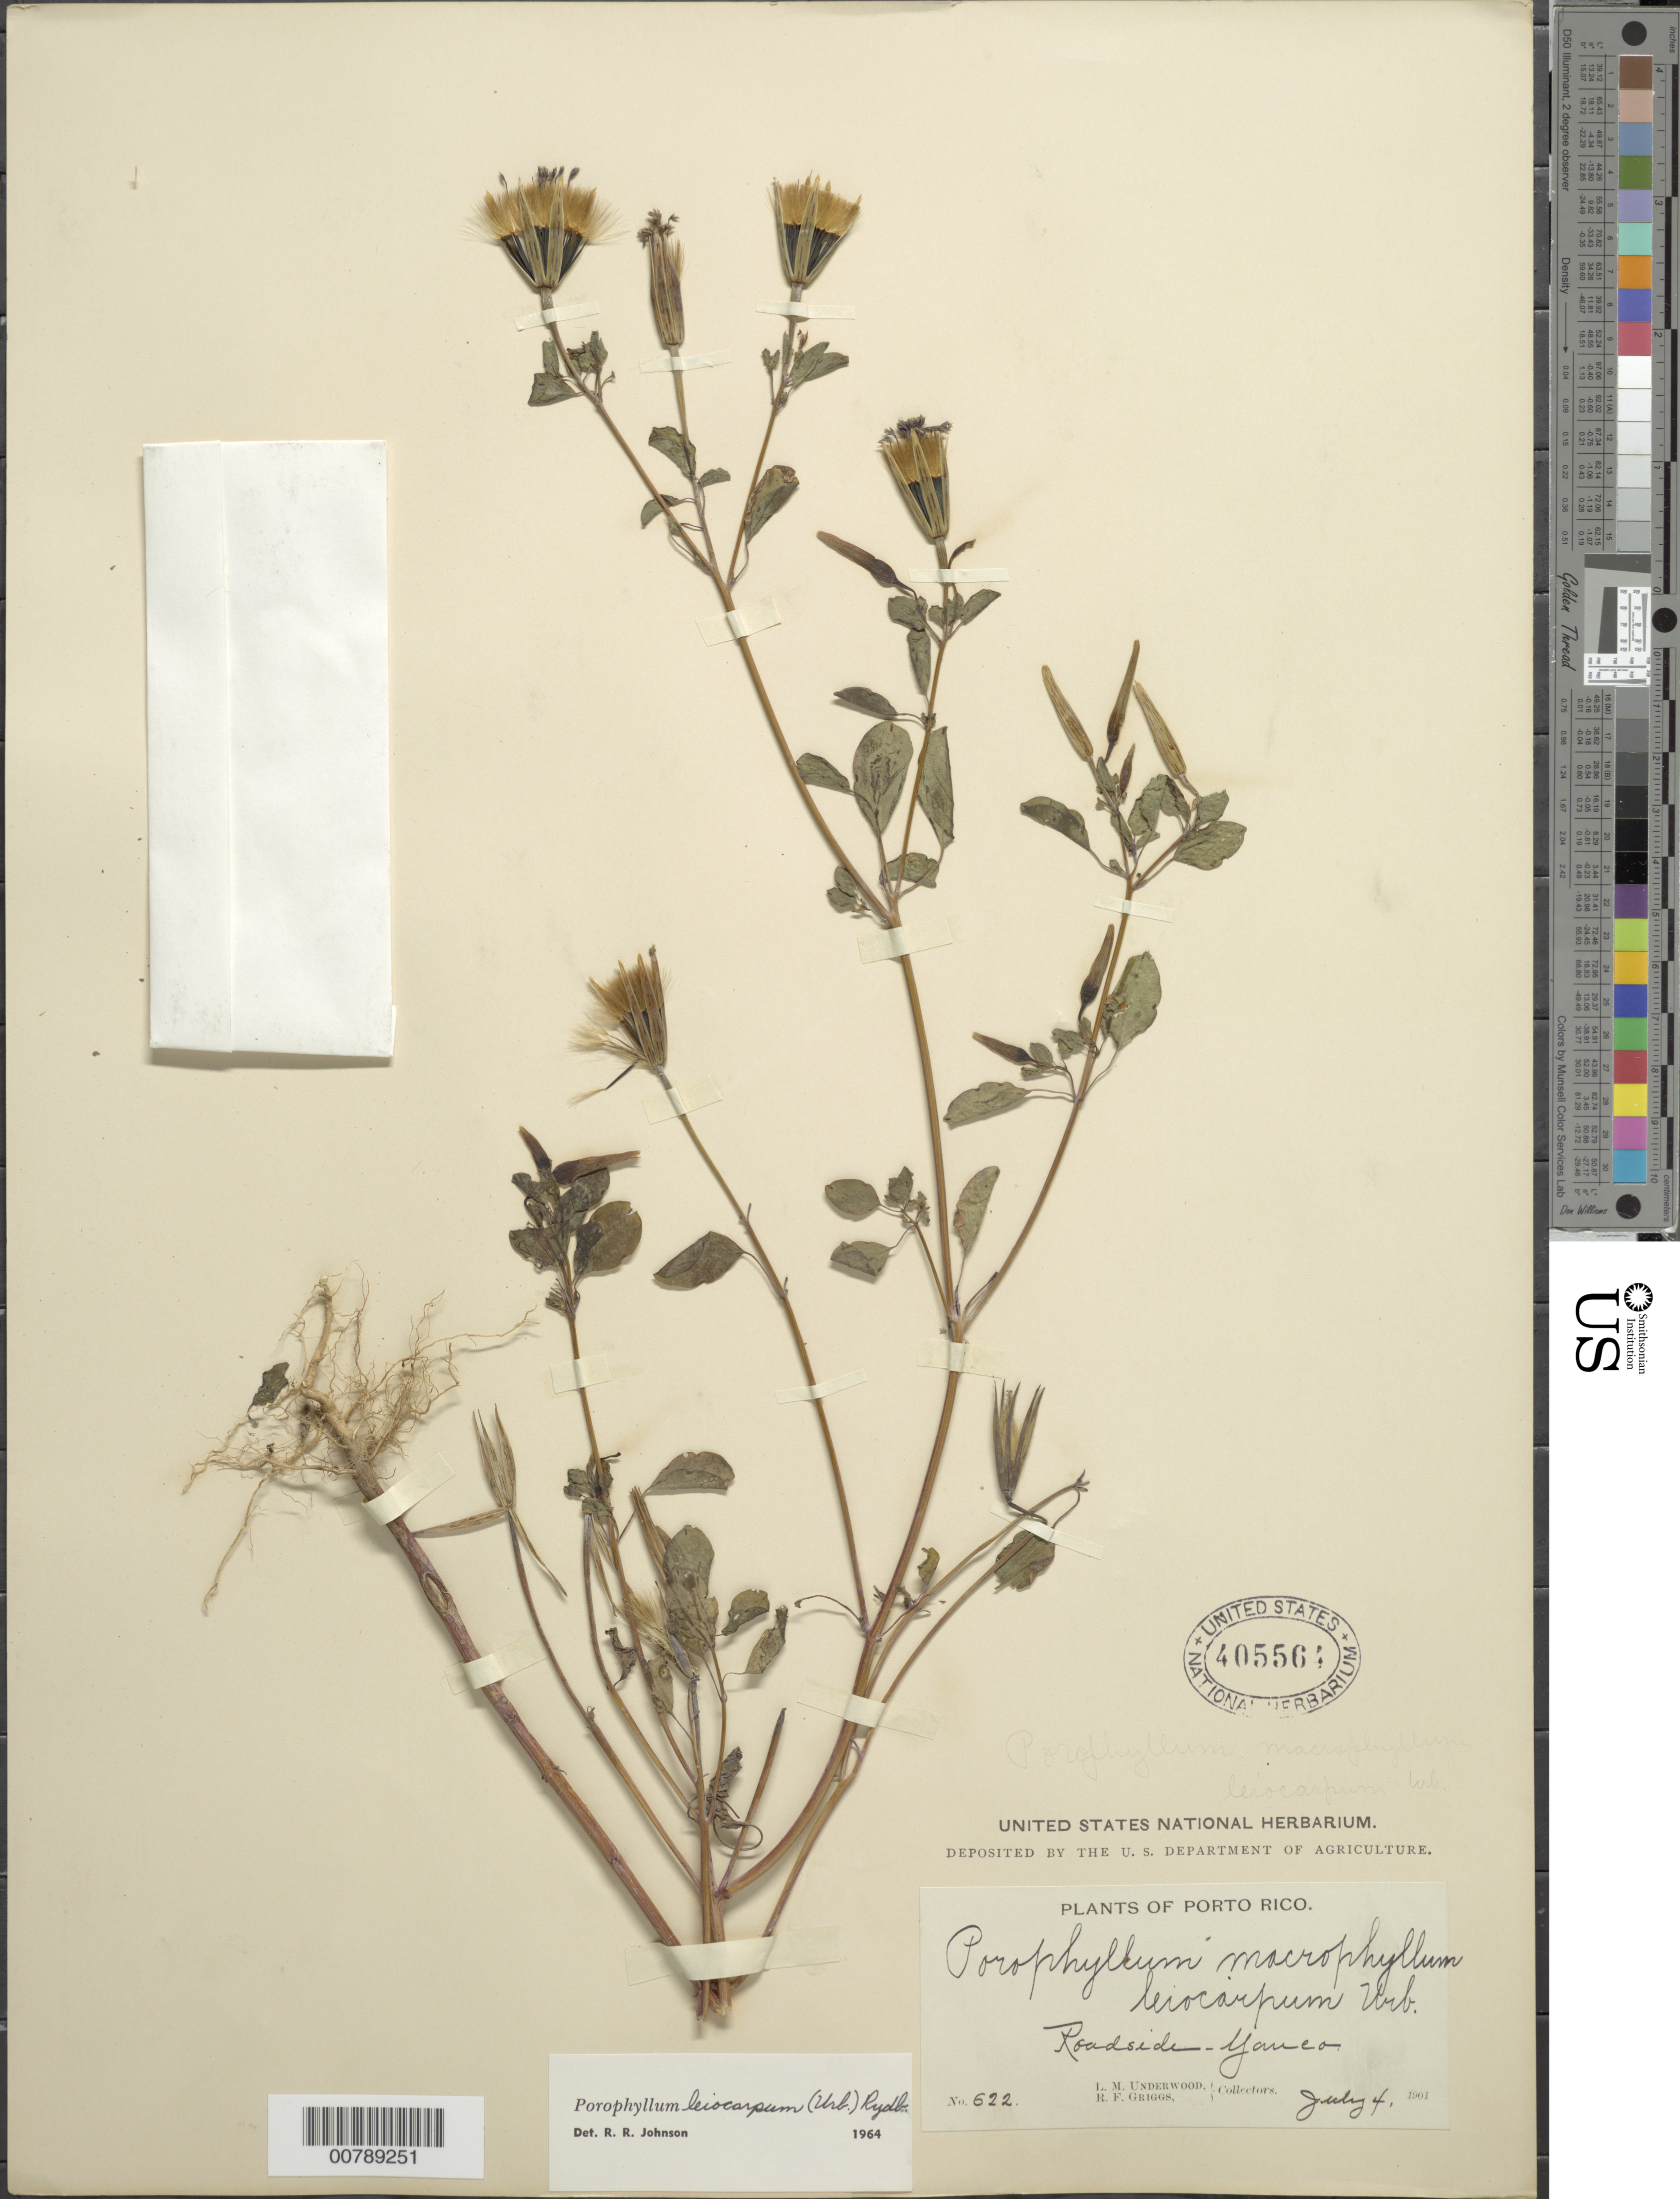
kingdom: Plantae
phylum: Tracheophyta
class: Magnoliopsida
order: Asterales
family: Asteraceae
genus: Porophyllum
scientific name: Porophyllum leiocarpum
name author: (Urb.) Rydb.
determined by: Anzuinelli, M.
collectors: L. M. Underwood & R. F. Griggs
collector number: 622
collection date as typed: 04 Jul 1901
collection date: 1901-07-04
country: Puerto Rico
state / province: Yauco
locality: Roadside, Yauco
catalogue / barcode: US 405564